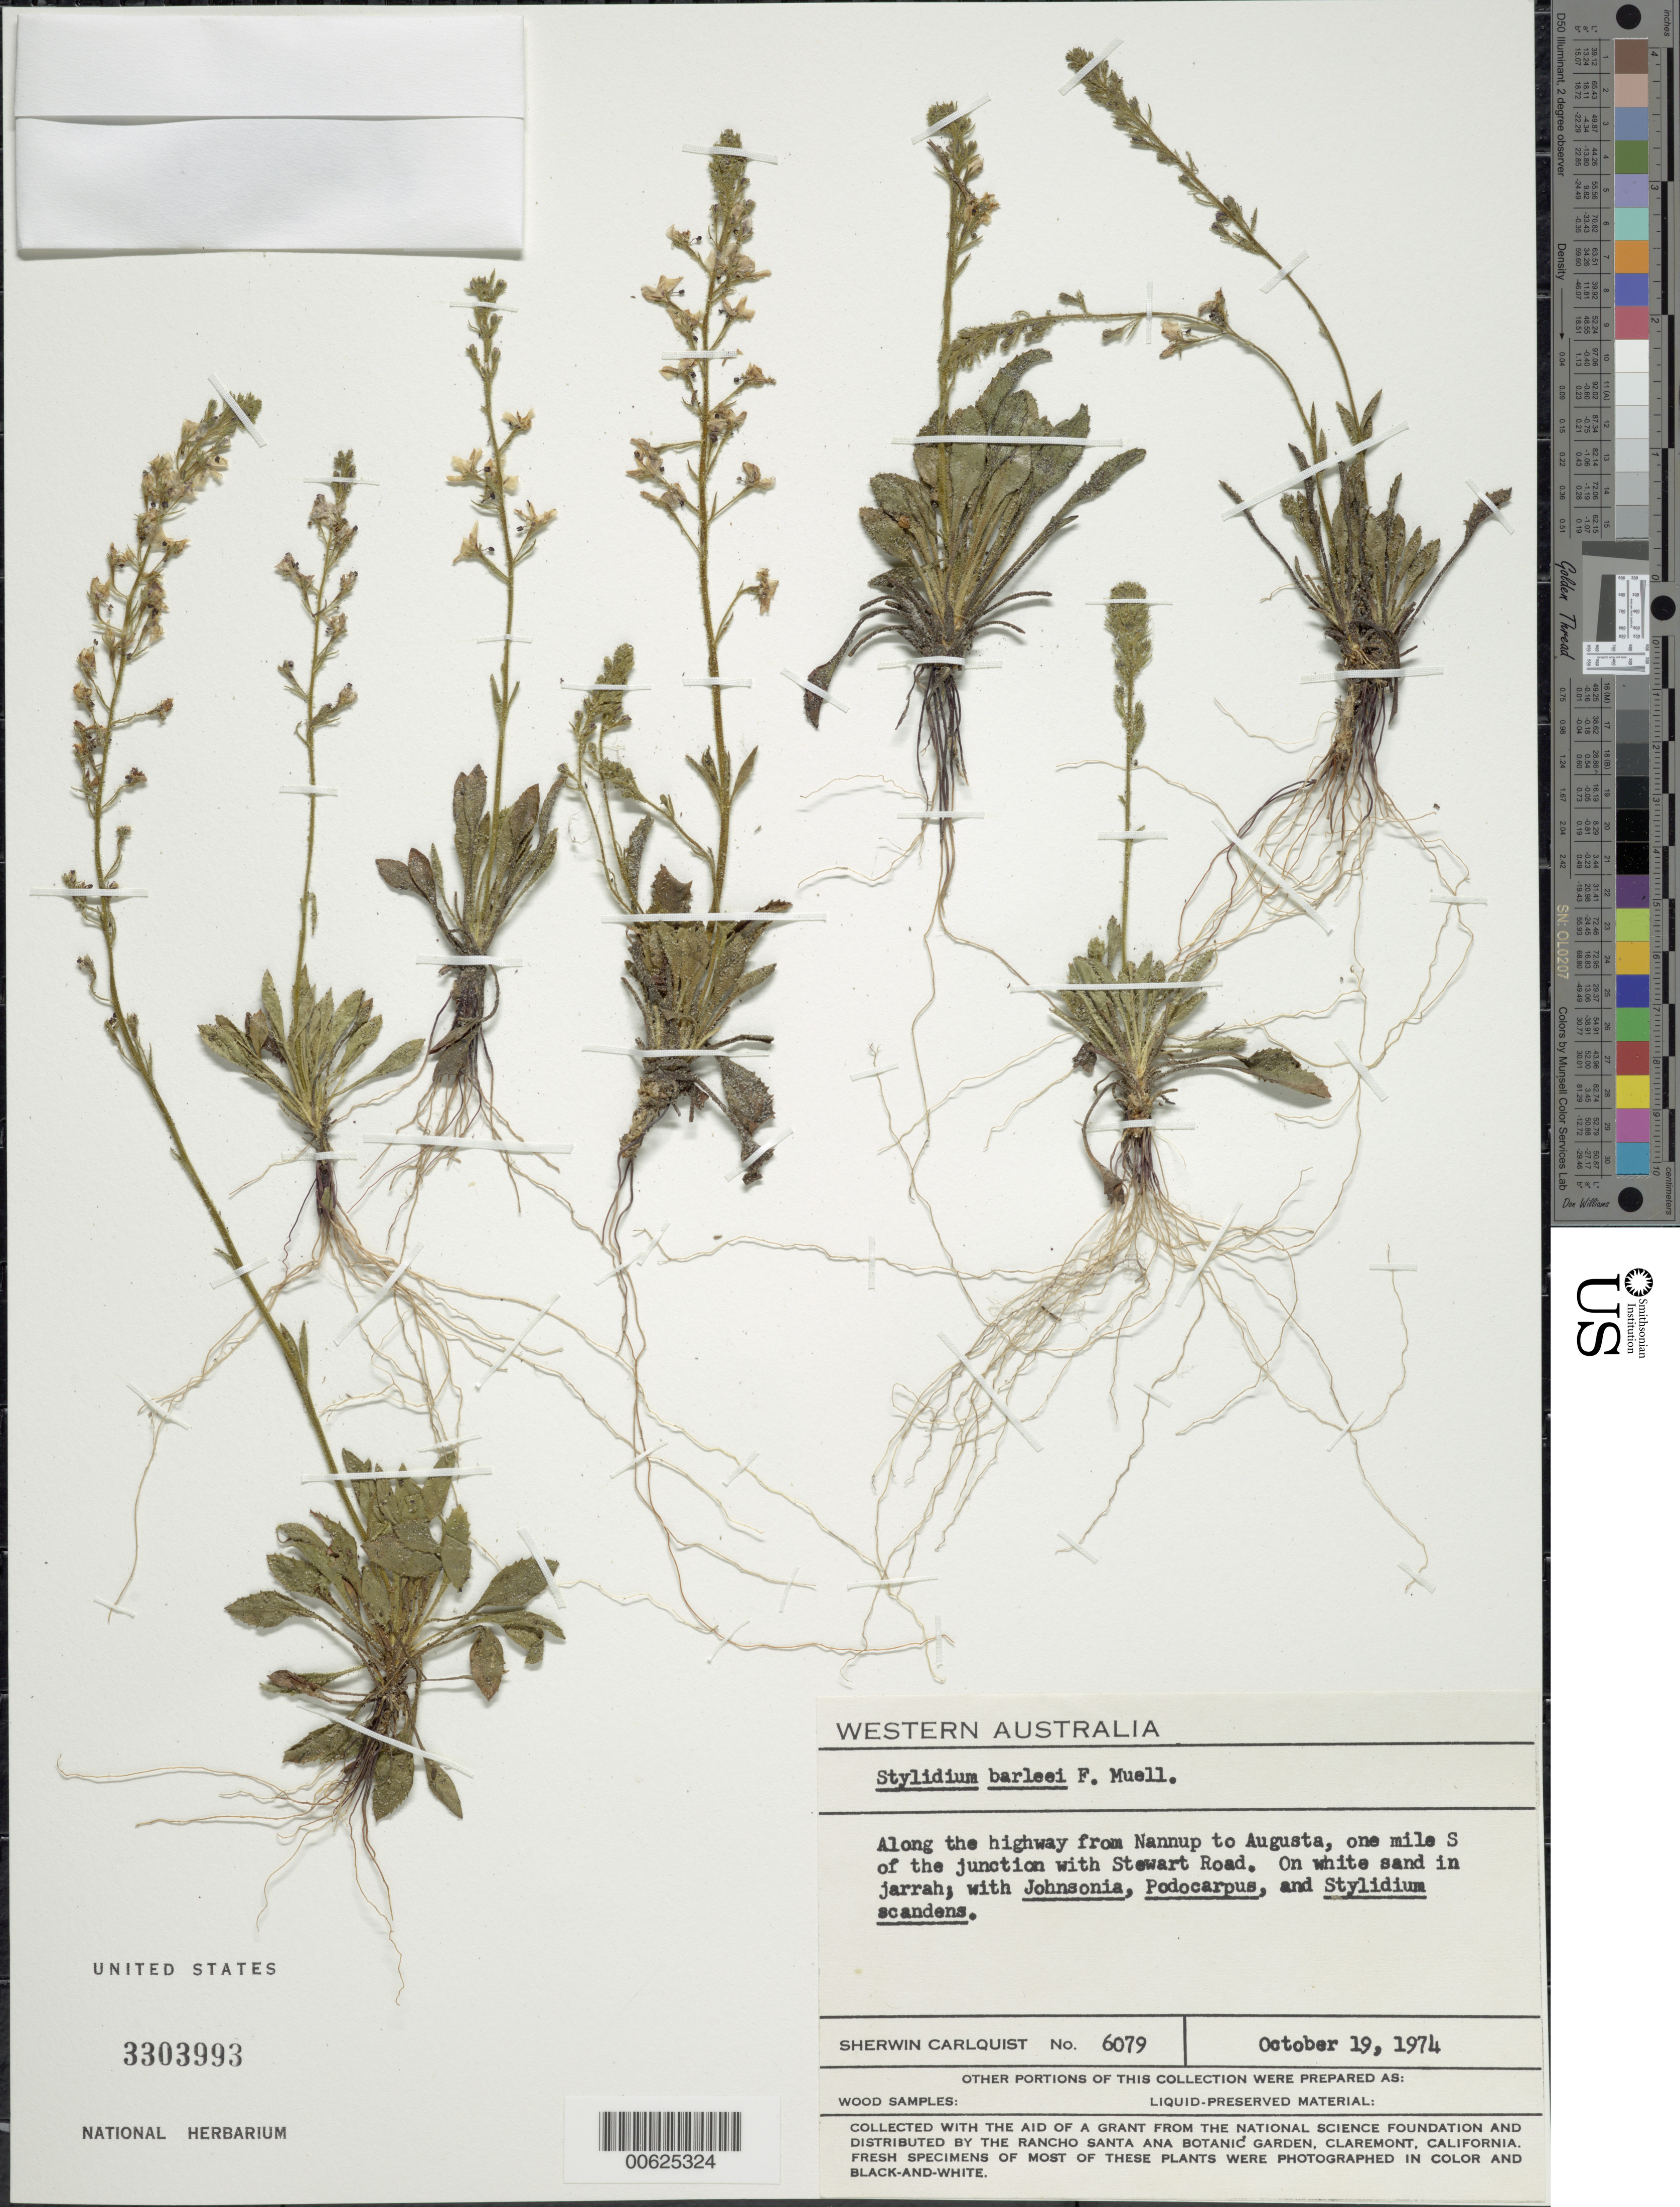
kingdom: Plantae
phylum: Tracheophyta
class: Magnoliopsida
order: Asterales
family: Stylidiaceae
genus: Stylidium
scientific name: Stylidium barleei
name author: F. Muell.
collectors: S. Carlquist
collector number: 6079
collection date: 1974-10-19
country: Australia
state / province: Western Australia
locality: Along the highway from Nannup to Augusta, one mile S of the junction with Stewart Road.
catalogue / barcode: US 3303993